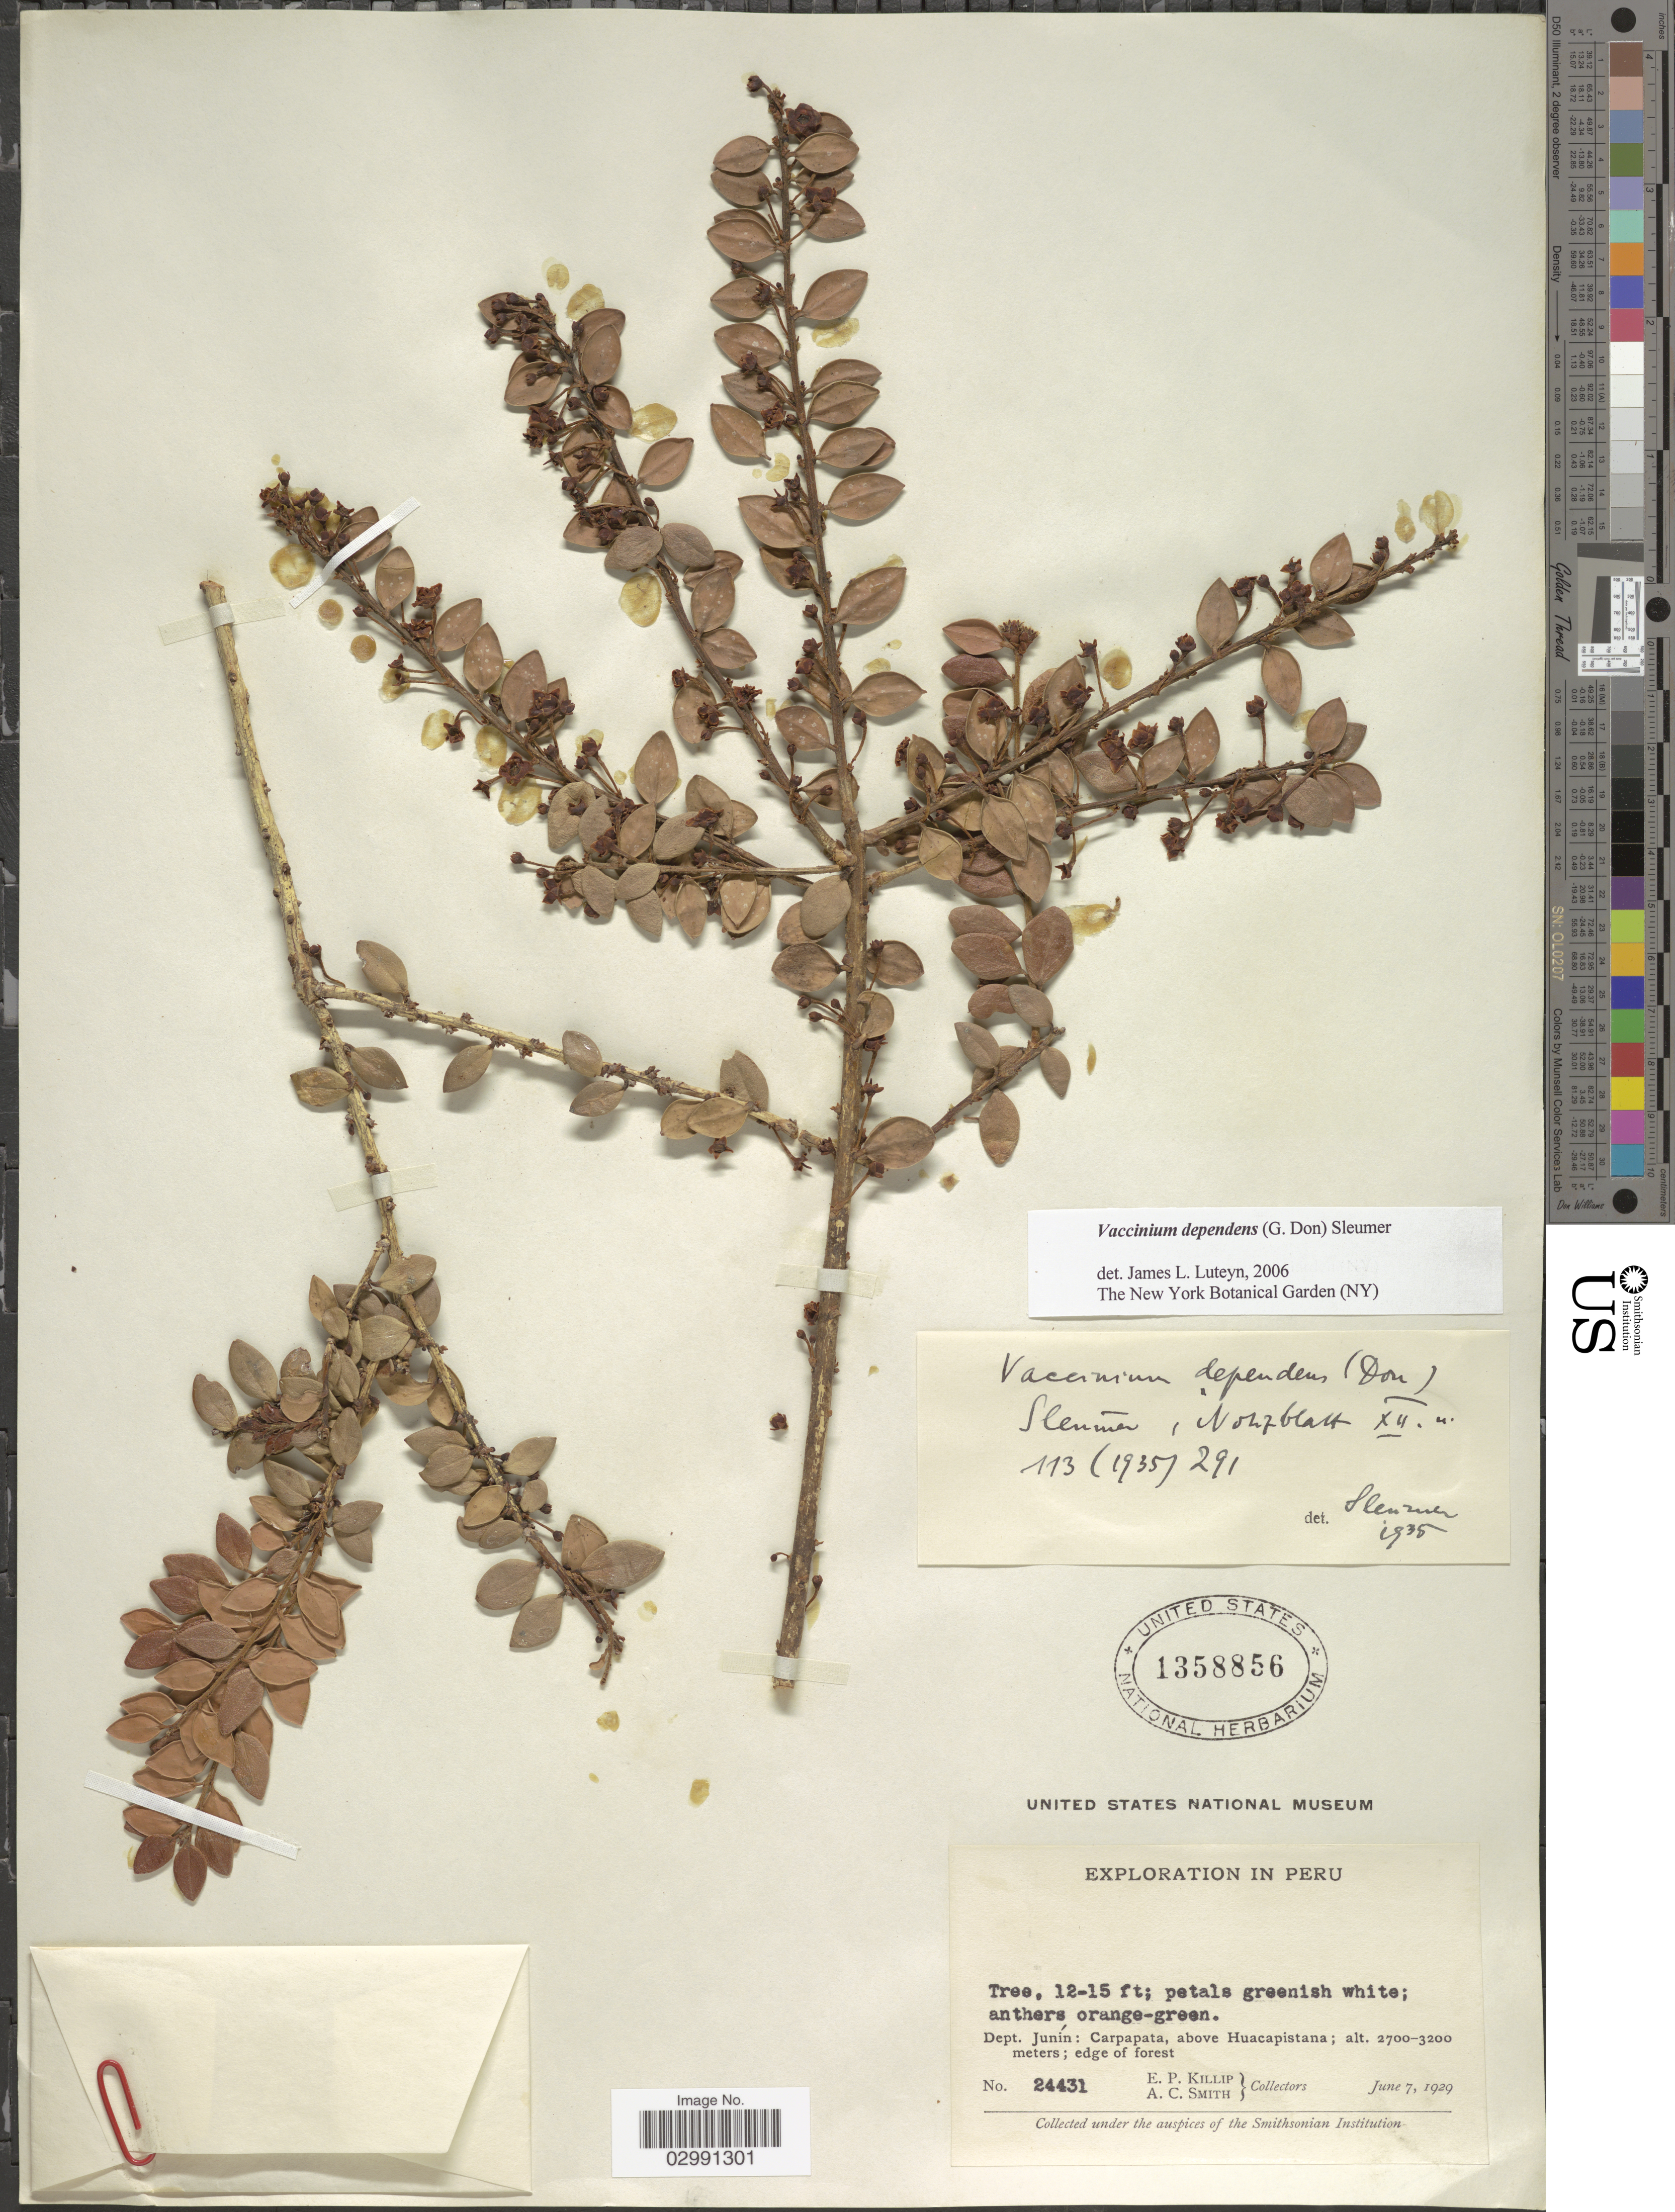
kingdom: Plantae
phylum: Tracheophyta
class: Magnoliopsida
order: Ericales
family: Ericaceae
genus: Vaccinium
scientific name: Vaccinium dependens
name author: (G. Don) Sleumer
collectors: E. P. Killip & A. C. Smith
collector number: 24431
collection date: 1929-06-07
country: Peru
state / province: Junín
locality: Dept. Junín: Carpapata, above Huacapistana; edge of forest.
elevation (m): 2700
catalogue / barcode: US 1358856